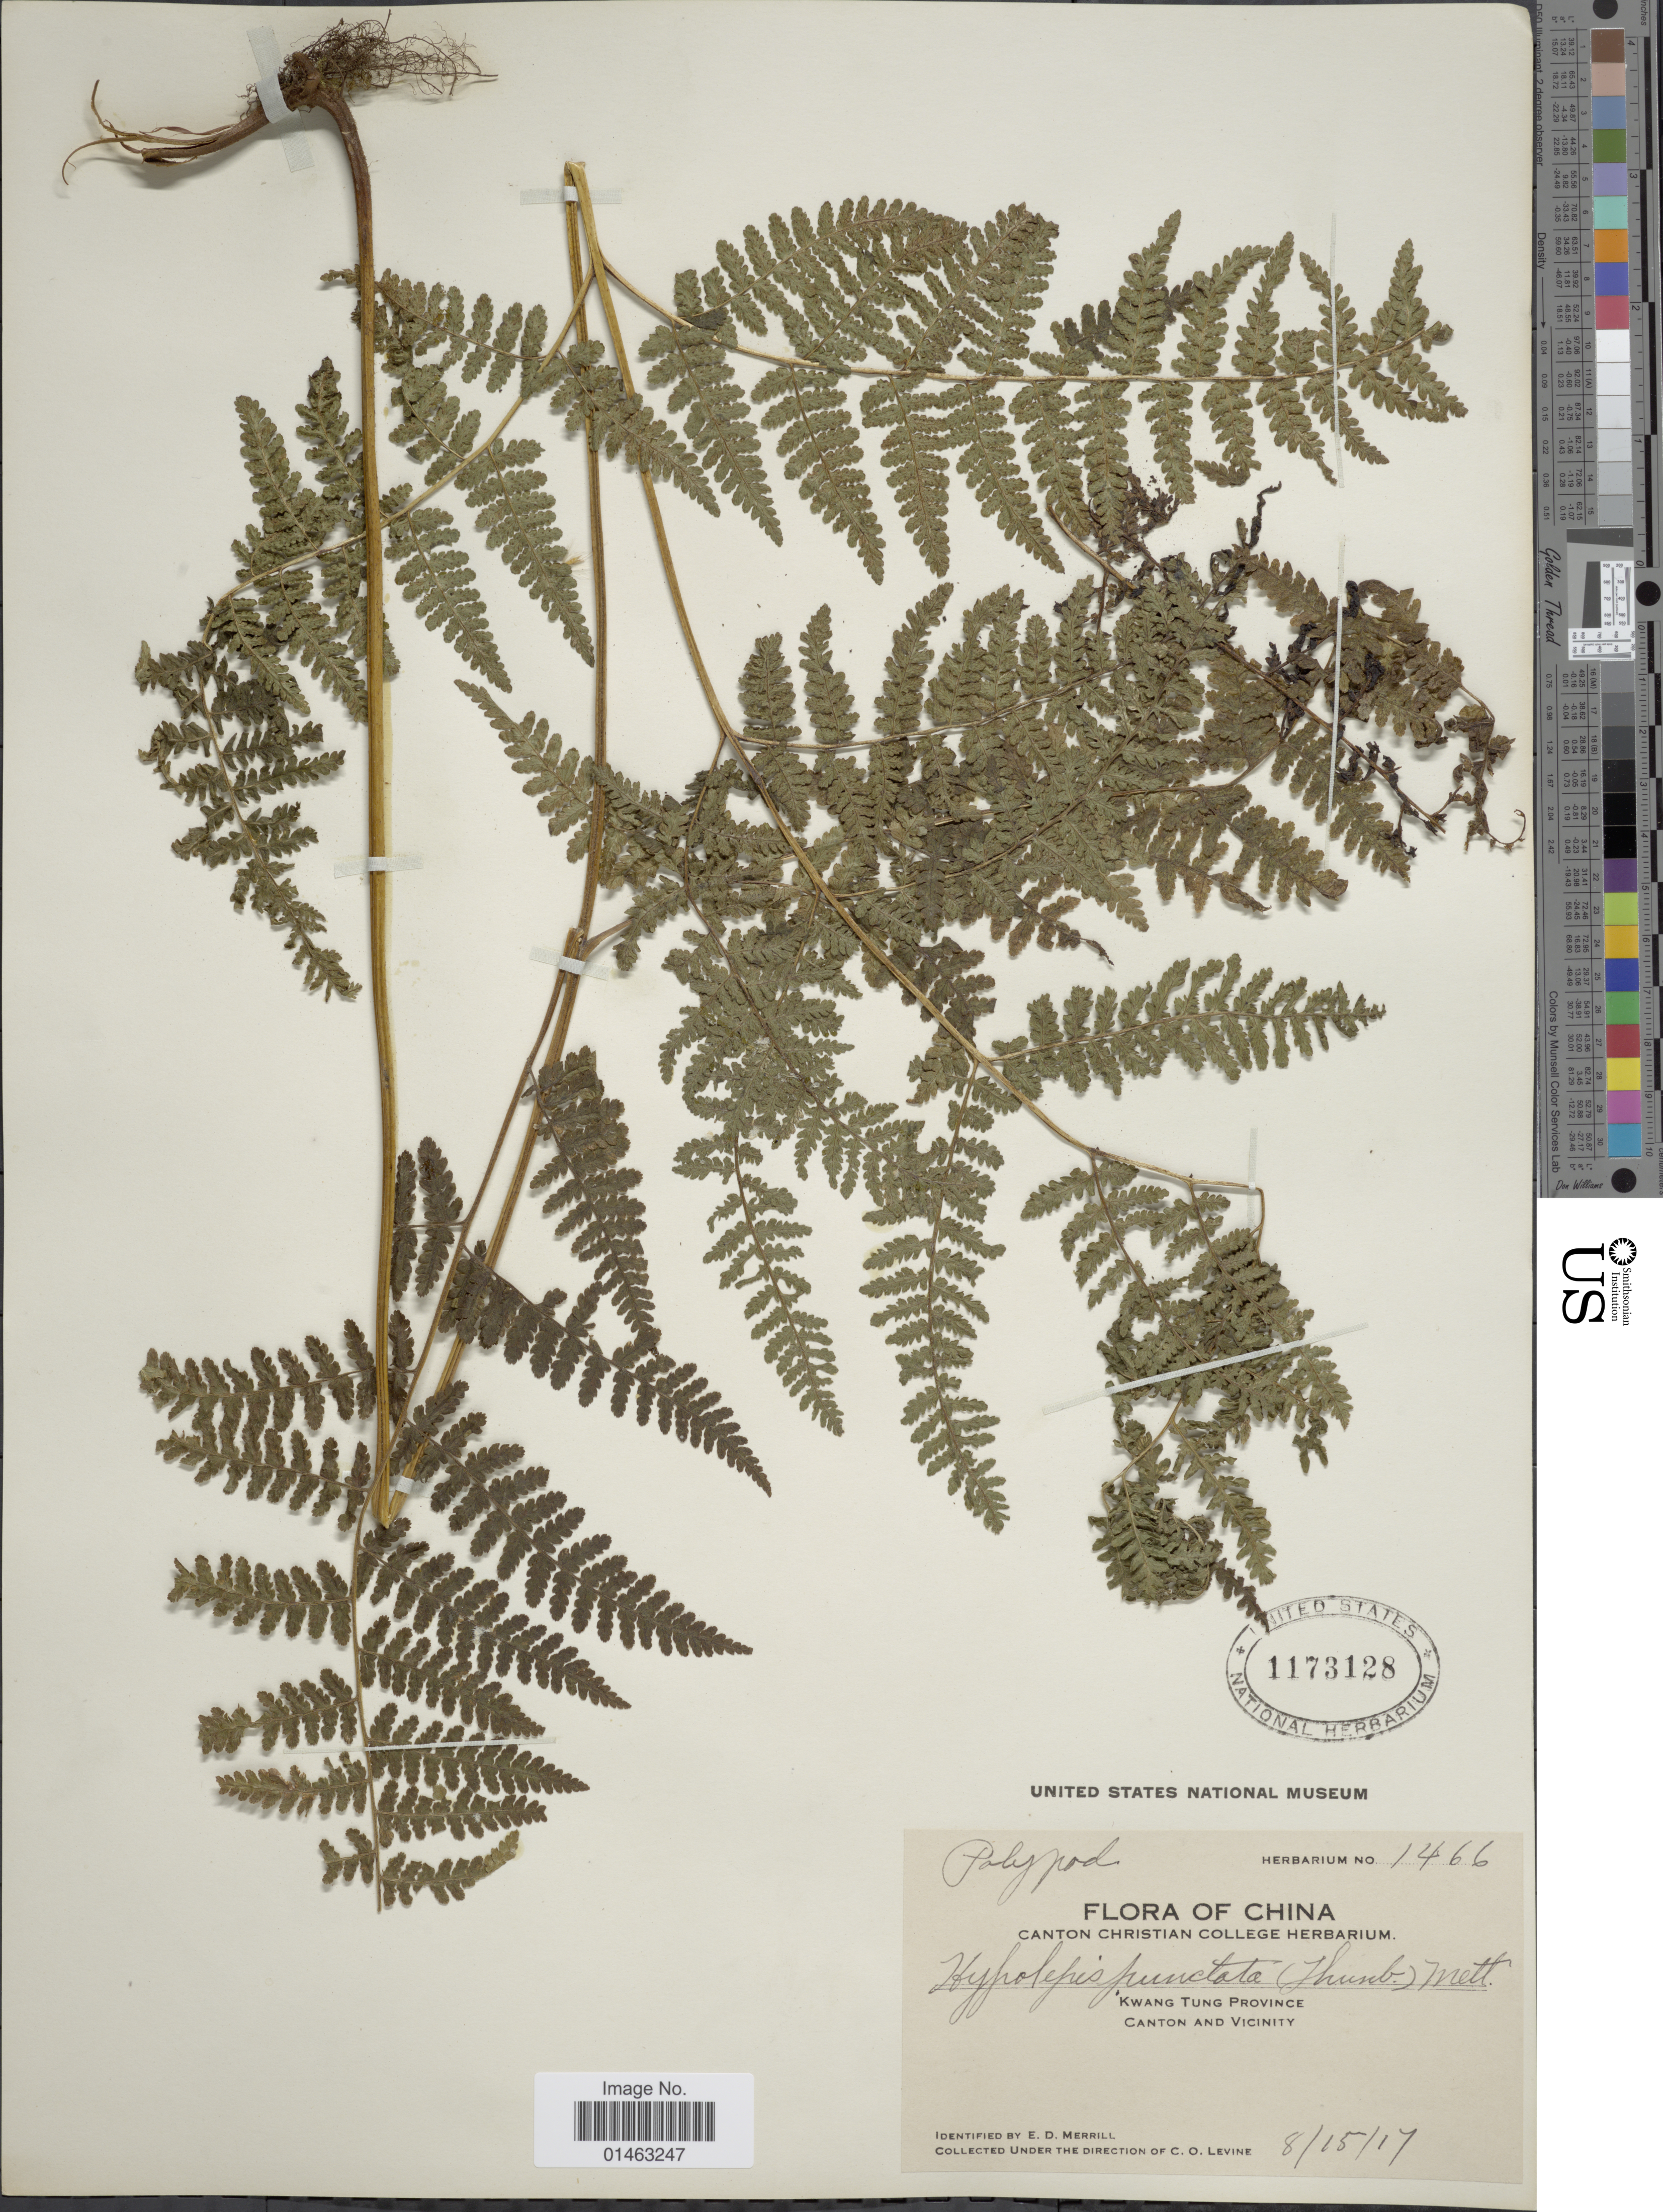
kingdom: Plantae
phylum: Tracheophyta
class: Polypodiopsida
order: Polypodiales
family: Dennstaedtiaceae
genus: Hypolepis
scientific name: Hypolepis punctata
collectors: C. O. Levine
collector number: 1466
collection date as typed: Transcribed d/m/y: 15/8/17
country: China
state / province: Guangdong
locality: Kwang Tung Province. Canton and Vicinity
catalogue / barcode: US 1173128